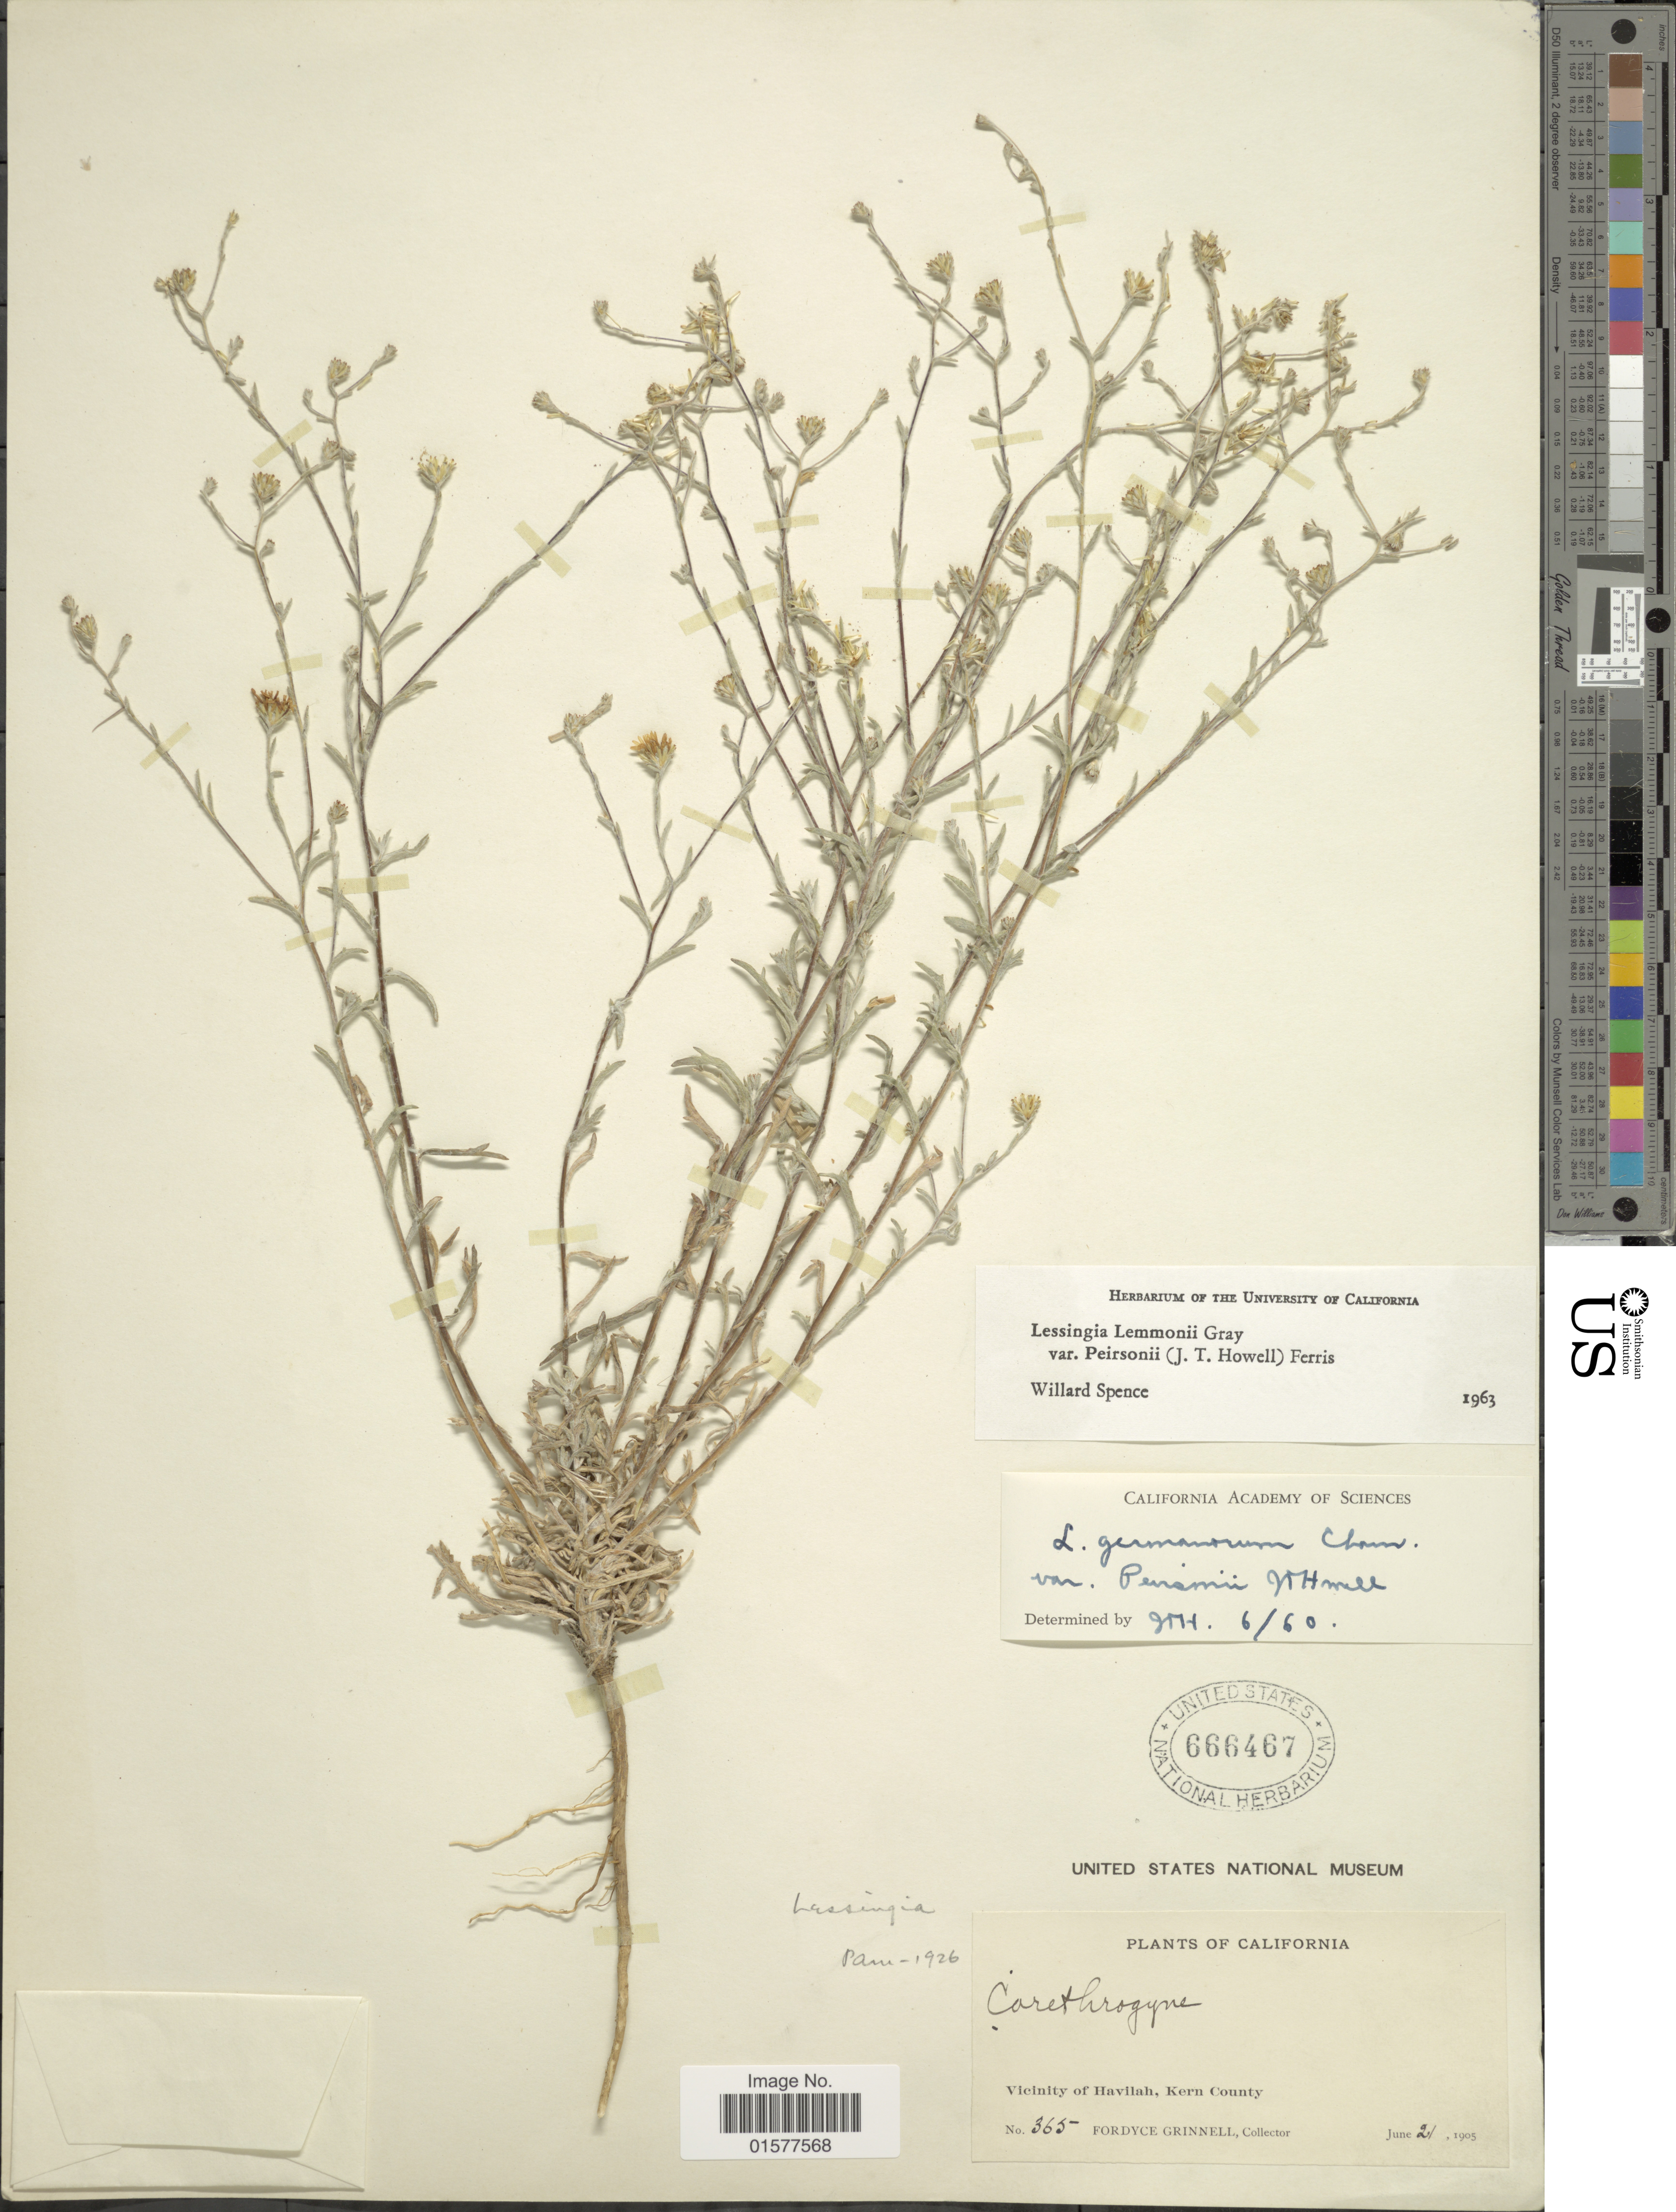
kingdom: Plantae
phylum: Tracheophyta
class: Magnoliopsida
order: Asterales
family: Asteraceae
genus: Lessingia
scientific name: Lessingia lemmonii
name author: A. Gray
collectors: F. Grinnell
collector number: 365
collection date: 1905-06-21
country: United States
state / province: California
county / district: Kern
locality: Vicinity of Havilah, Kern County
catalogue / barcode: US 666467